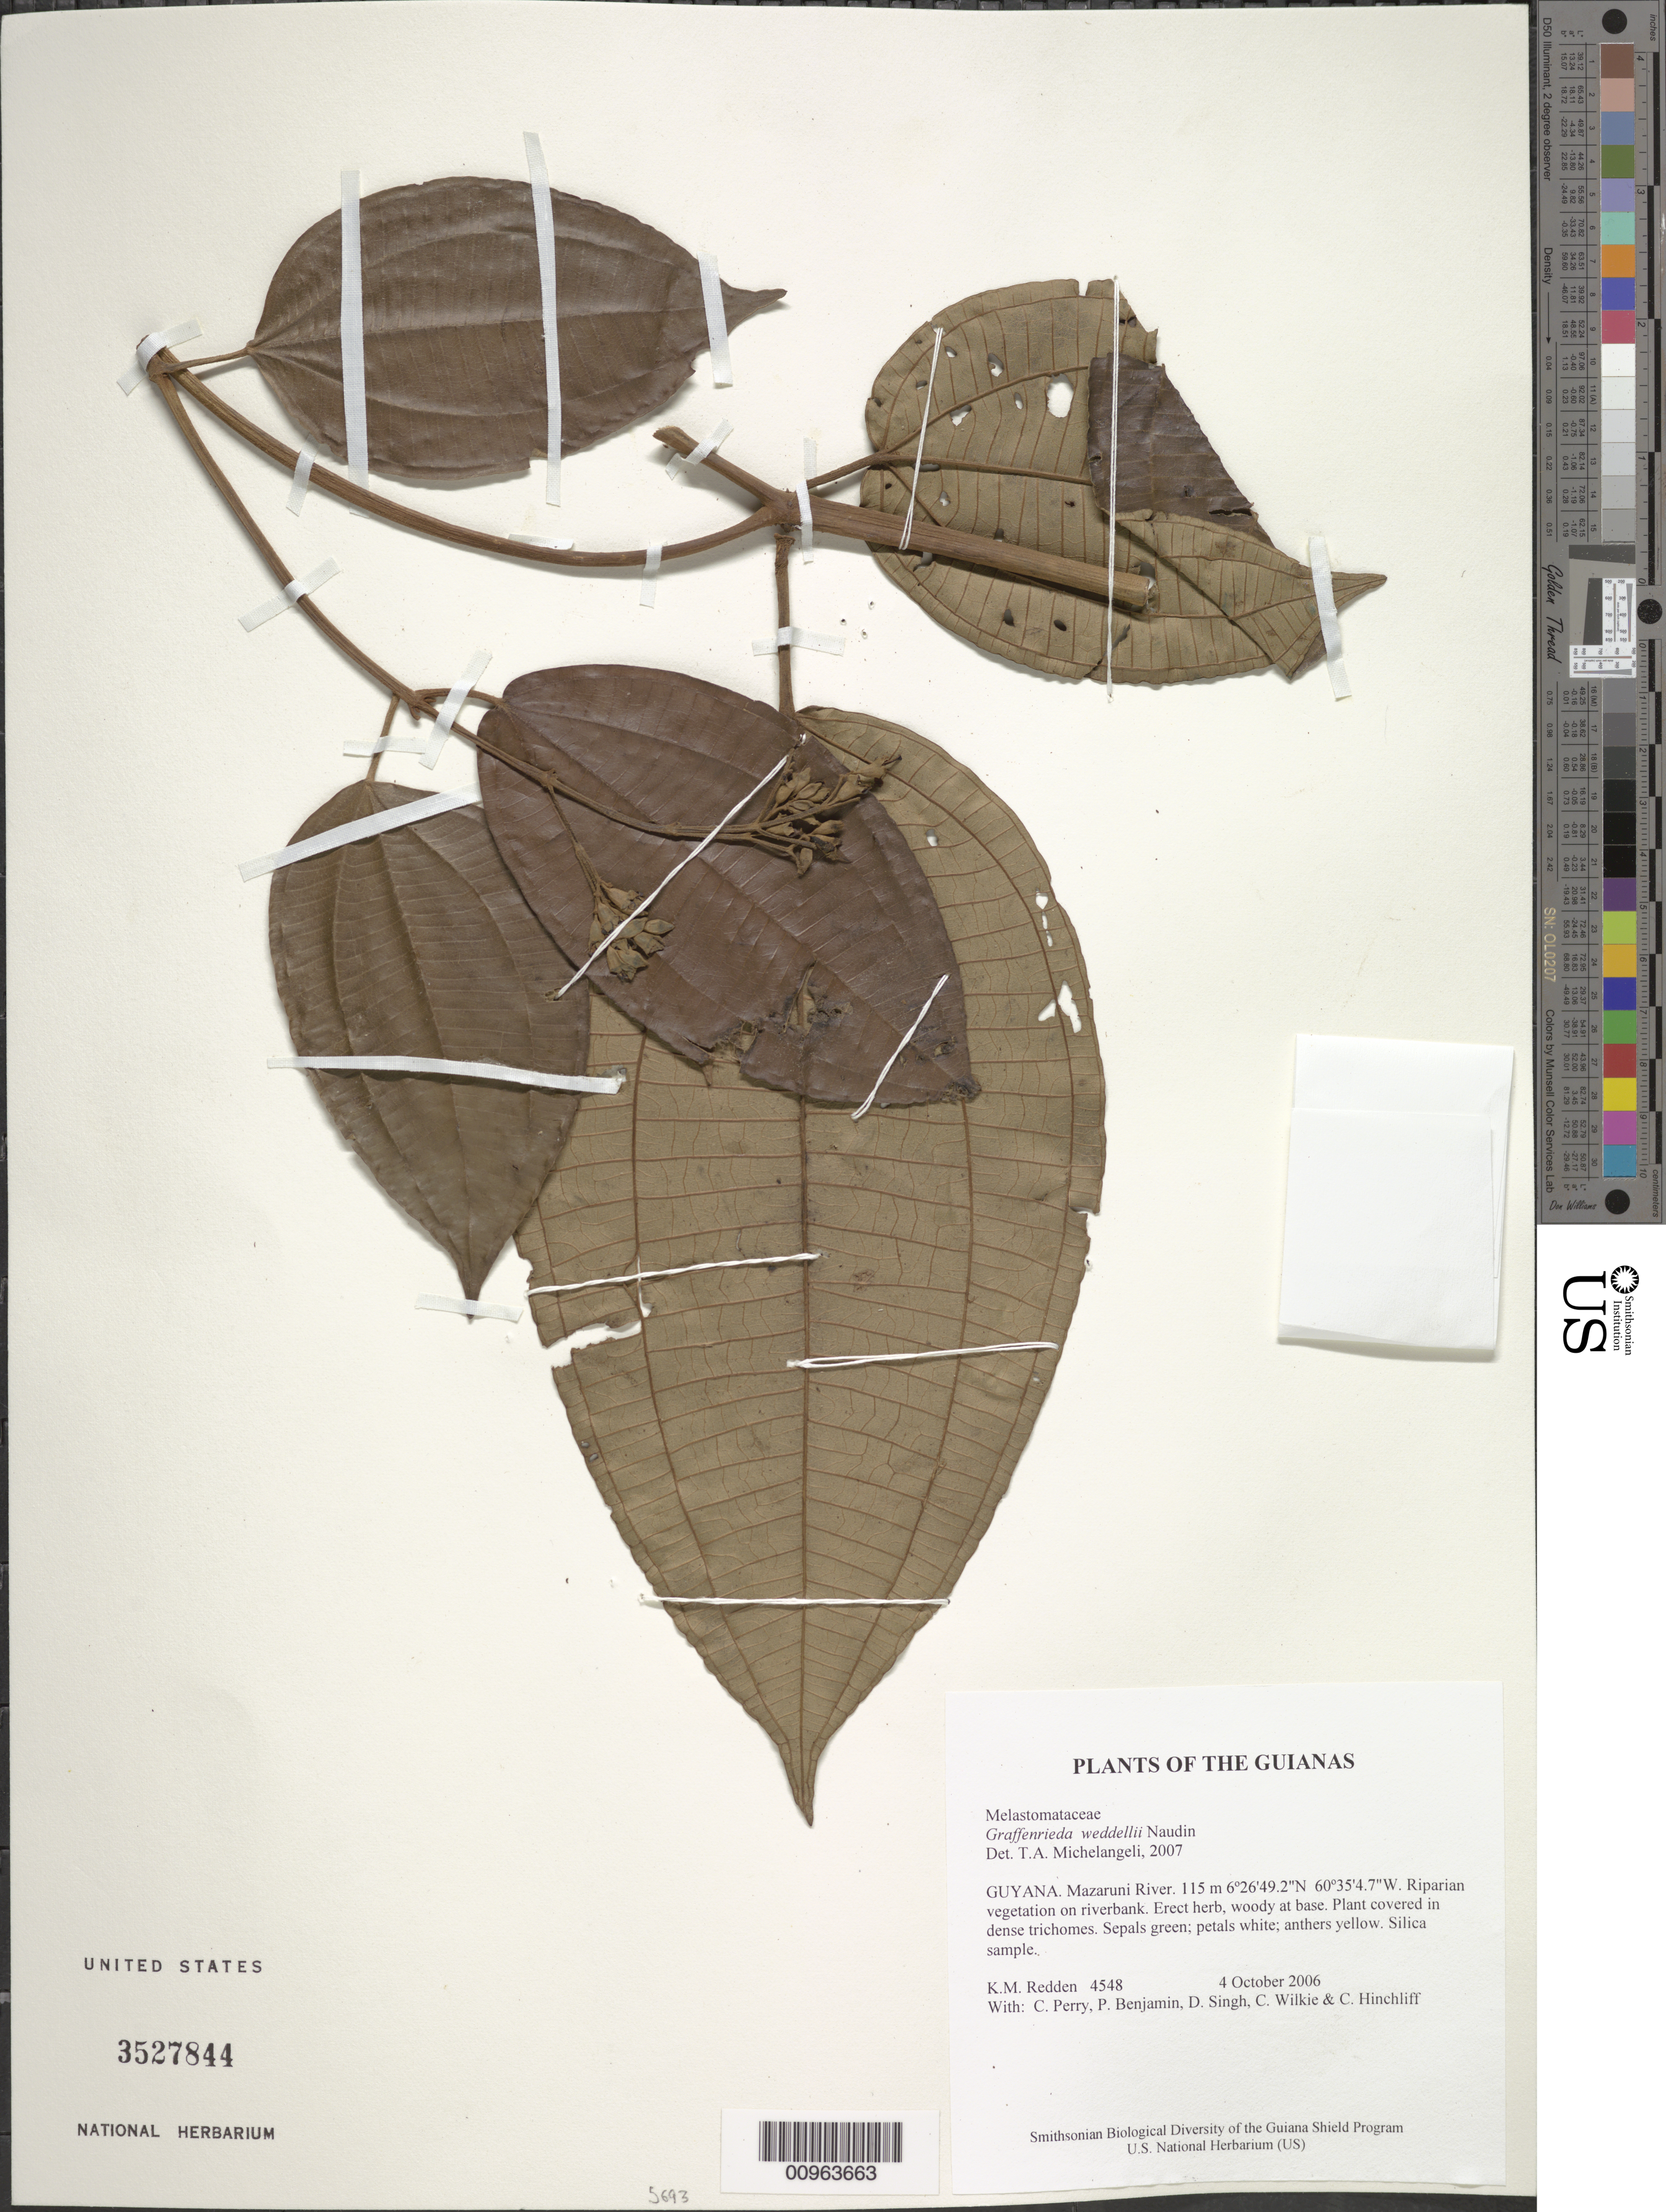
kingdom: Plantae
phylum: Tracheophyta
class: Magnoliopsida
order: Myrtales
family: Melastomataceae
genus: Graffenrieda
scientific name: Graffenrieda weddellii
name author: Naudin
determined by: Michelangeli, F. A.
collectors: K. M. Redden, C. Perry, P. Benjamin, D. Singh, C. Wilkie & C. E. Hinchliff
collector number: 4548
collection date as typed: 4 October 2006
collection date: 2006-10-04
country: Guyana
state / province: Cuyuni-Mazaruni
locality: Mazaruni River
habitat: Riparian vegetation on riverbank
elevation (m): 115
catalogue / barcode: US 3527844